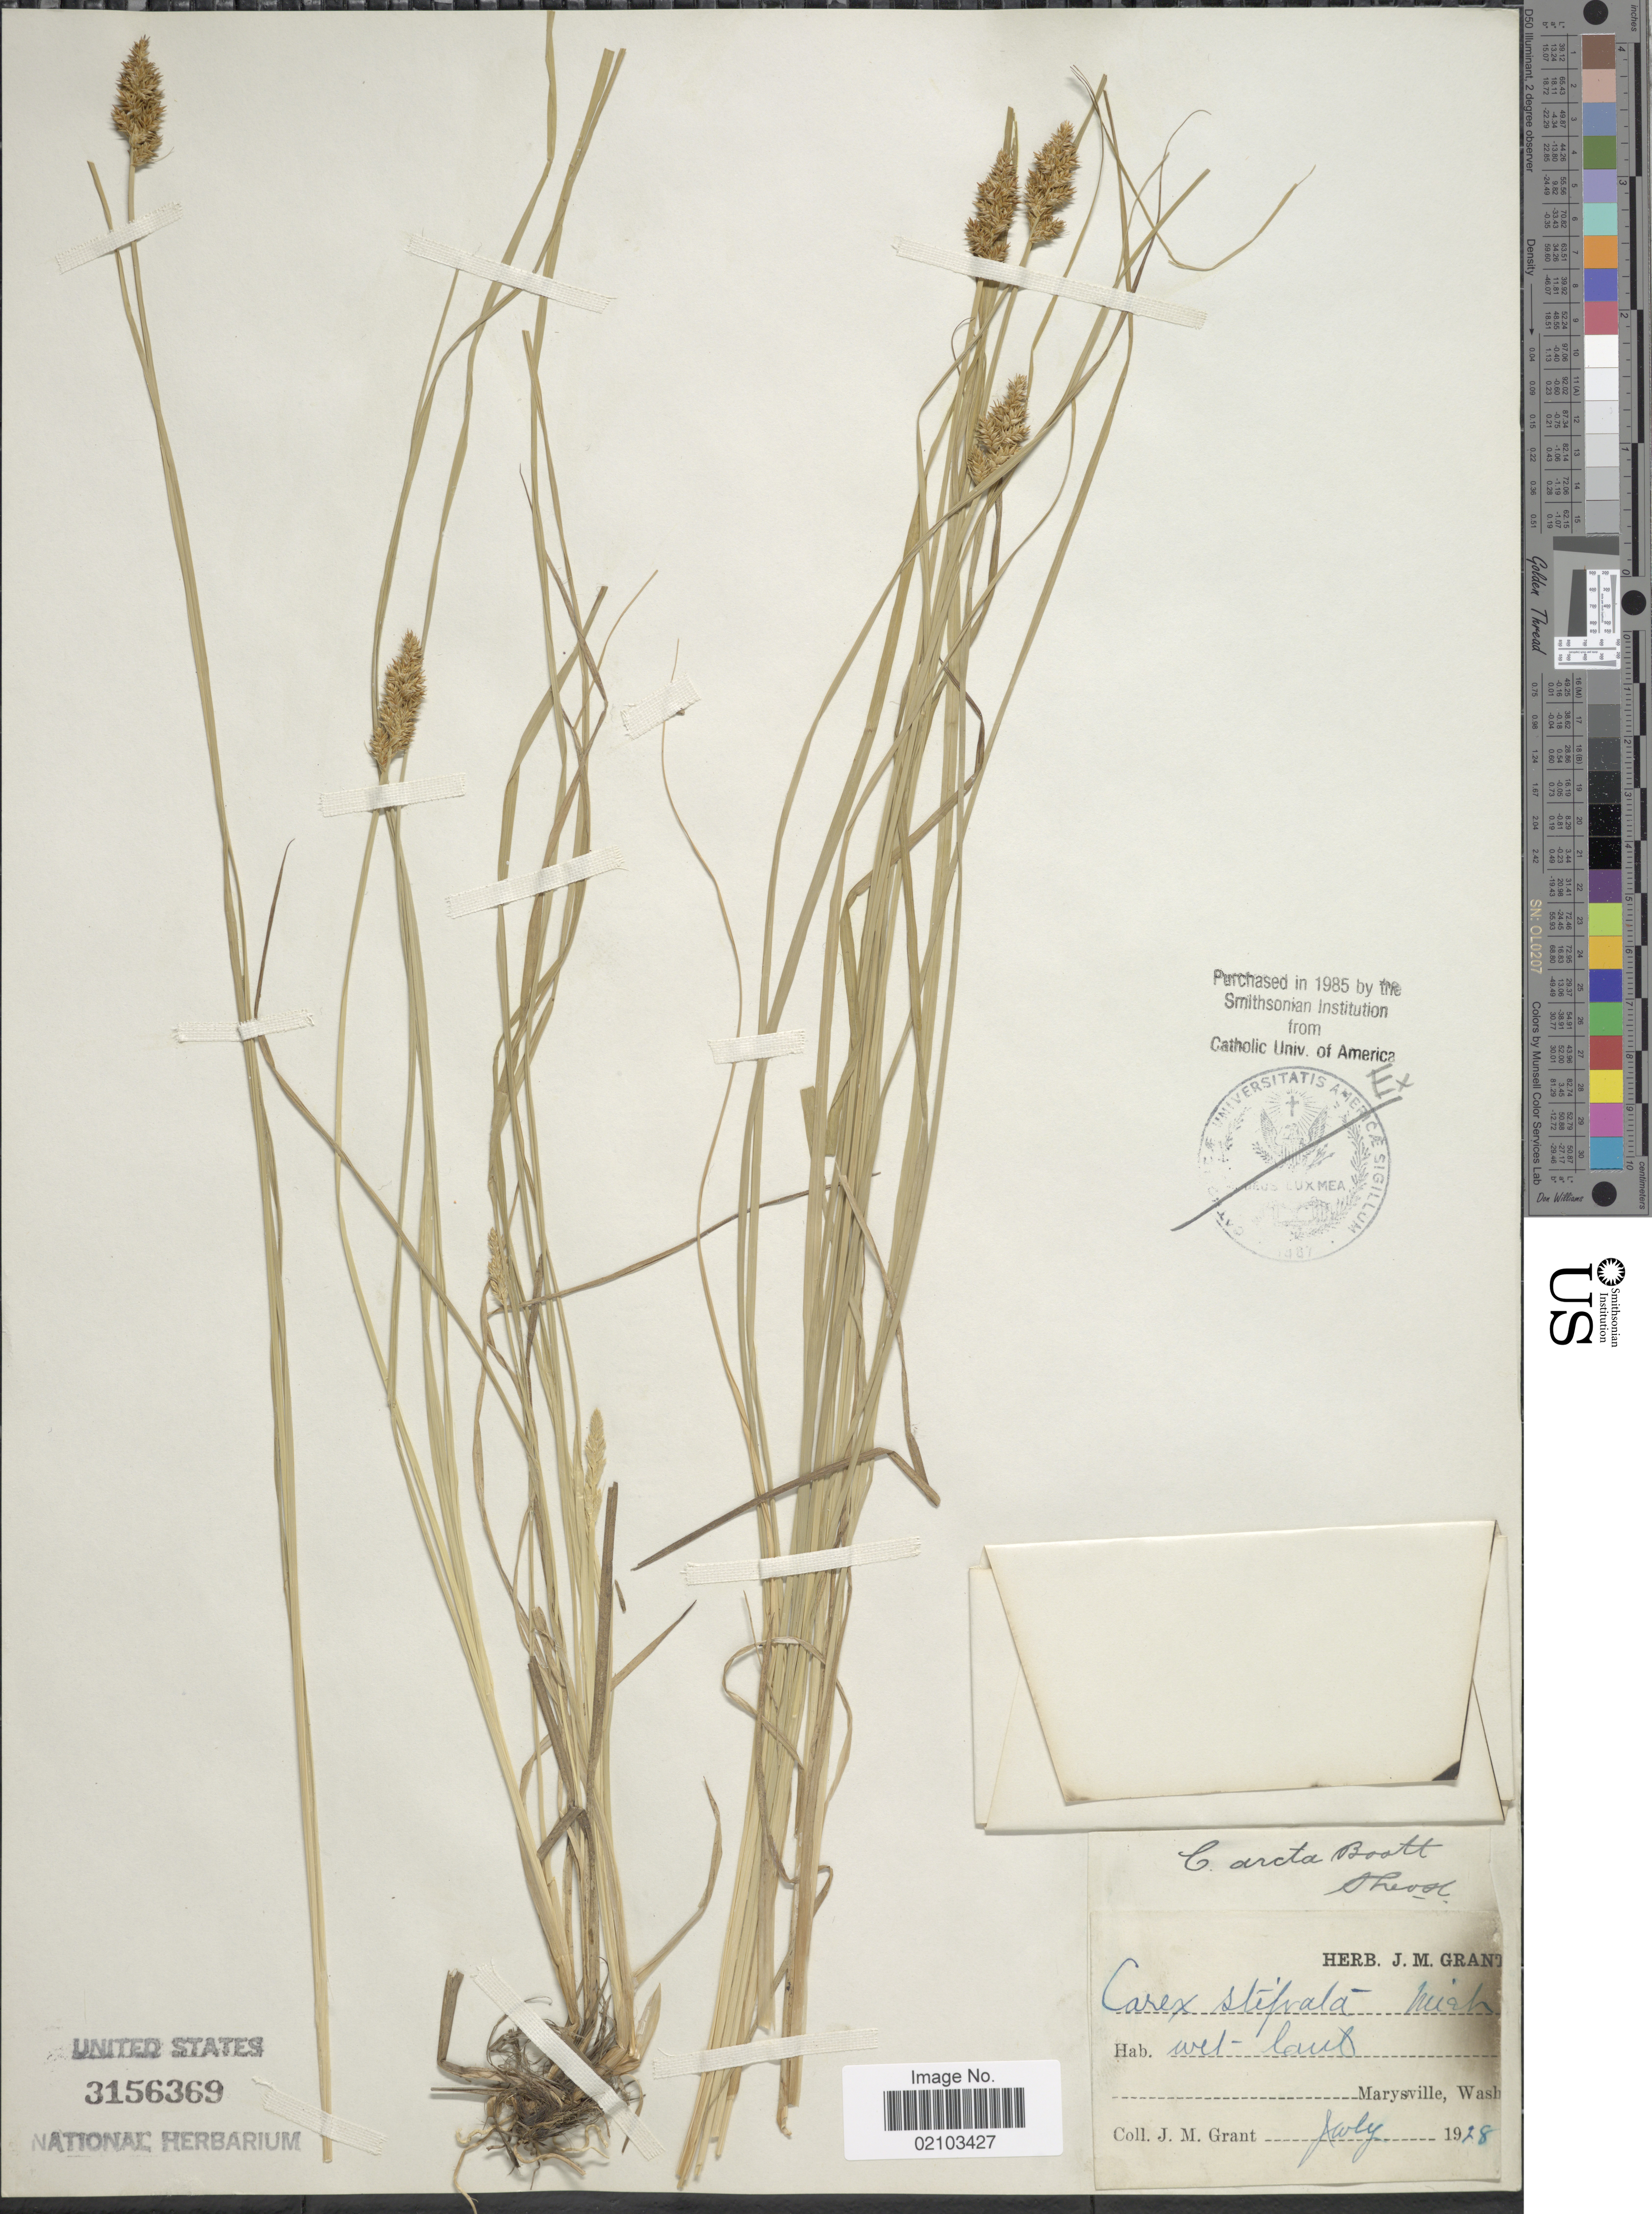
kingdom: Plantae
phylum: Tracheophyta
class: Liliopsida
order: Poales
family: Cyperaceae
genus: Carex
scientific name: Carex arcta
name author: Boott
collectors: J. M. Grant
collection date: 1928-07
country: United States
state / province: Washington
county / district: Snohomish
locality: Wet land, Marysville, Wash.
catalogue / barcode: US 3156369